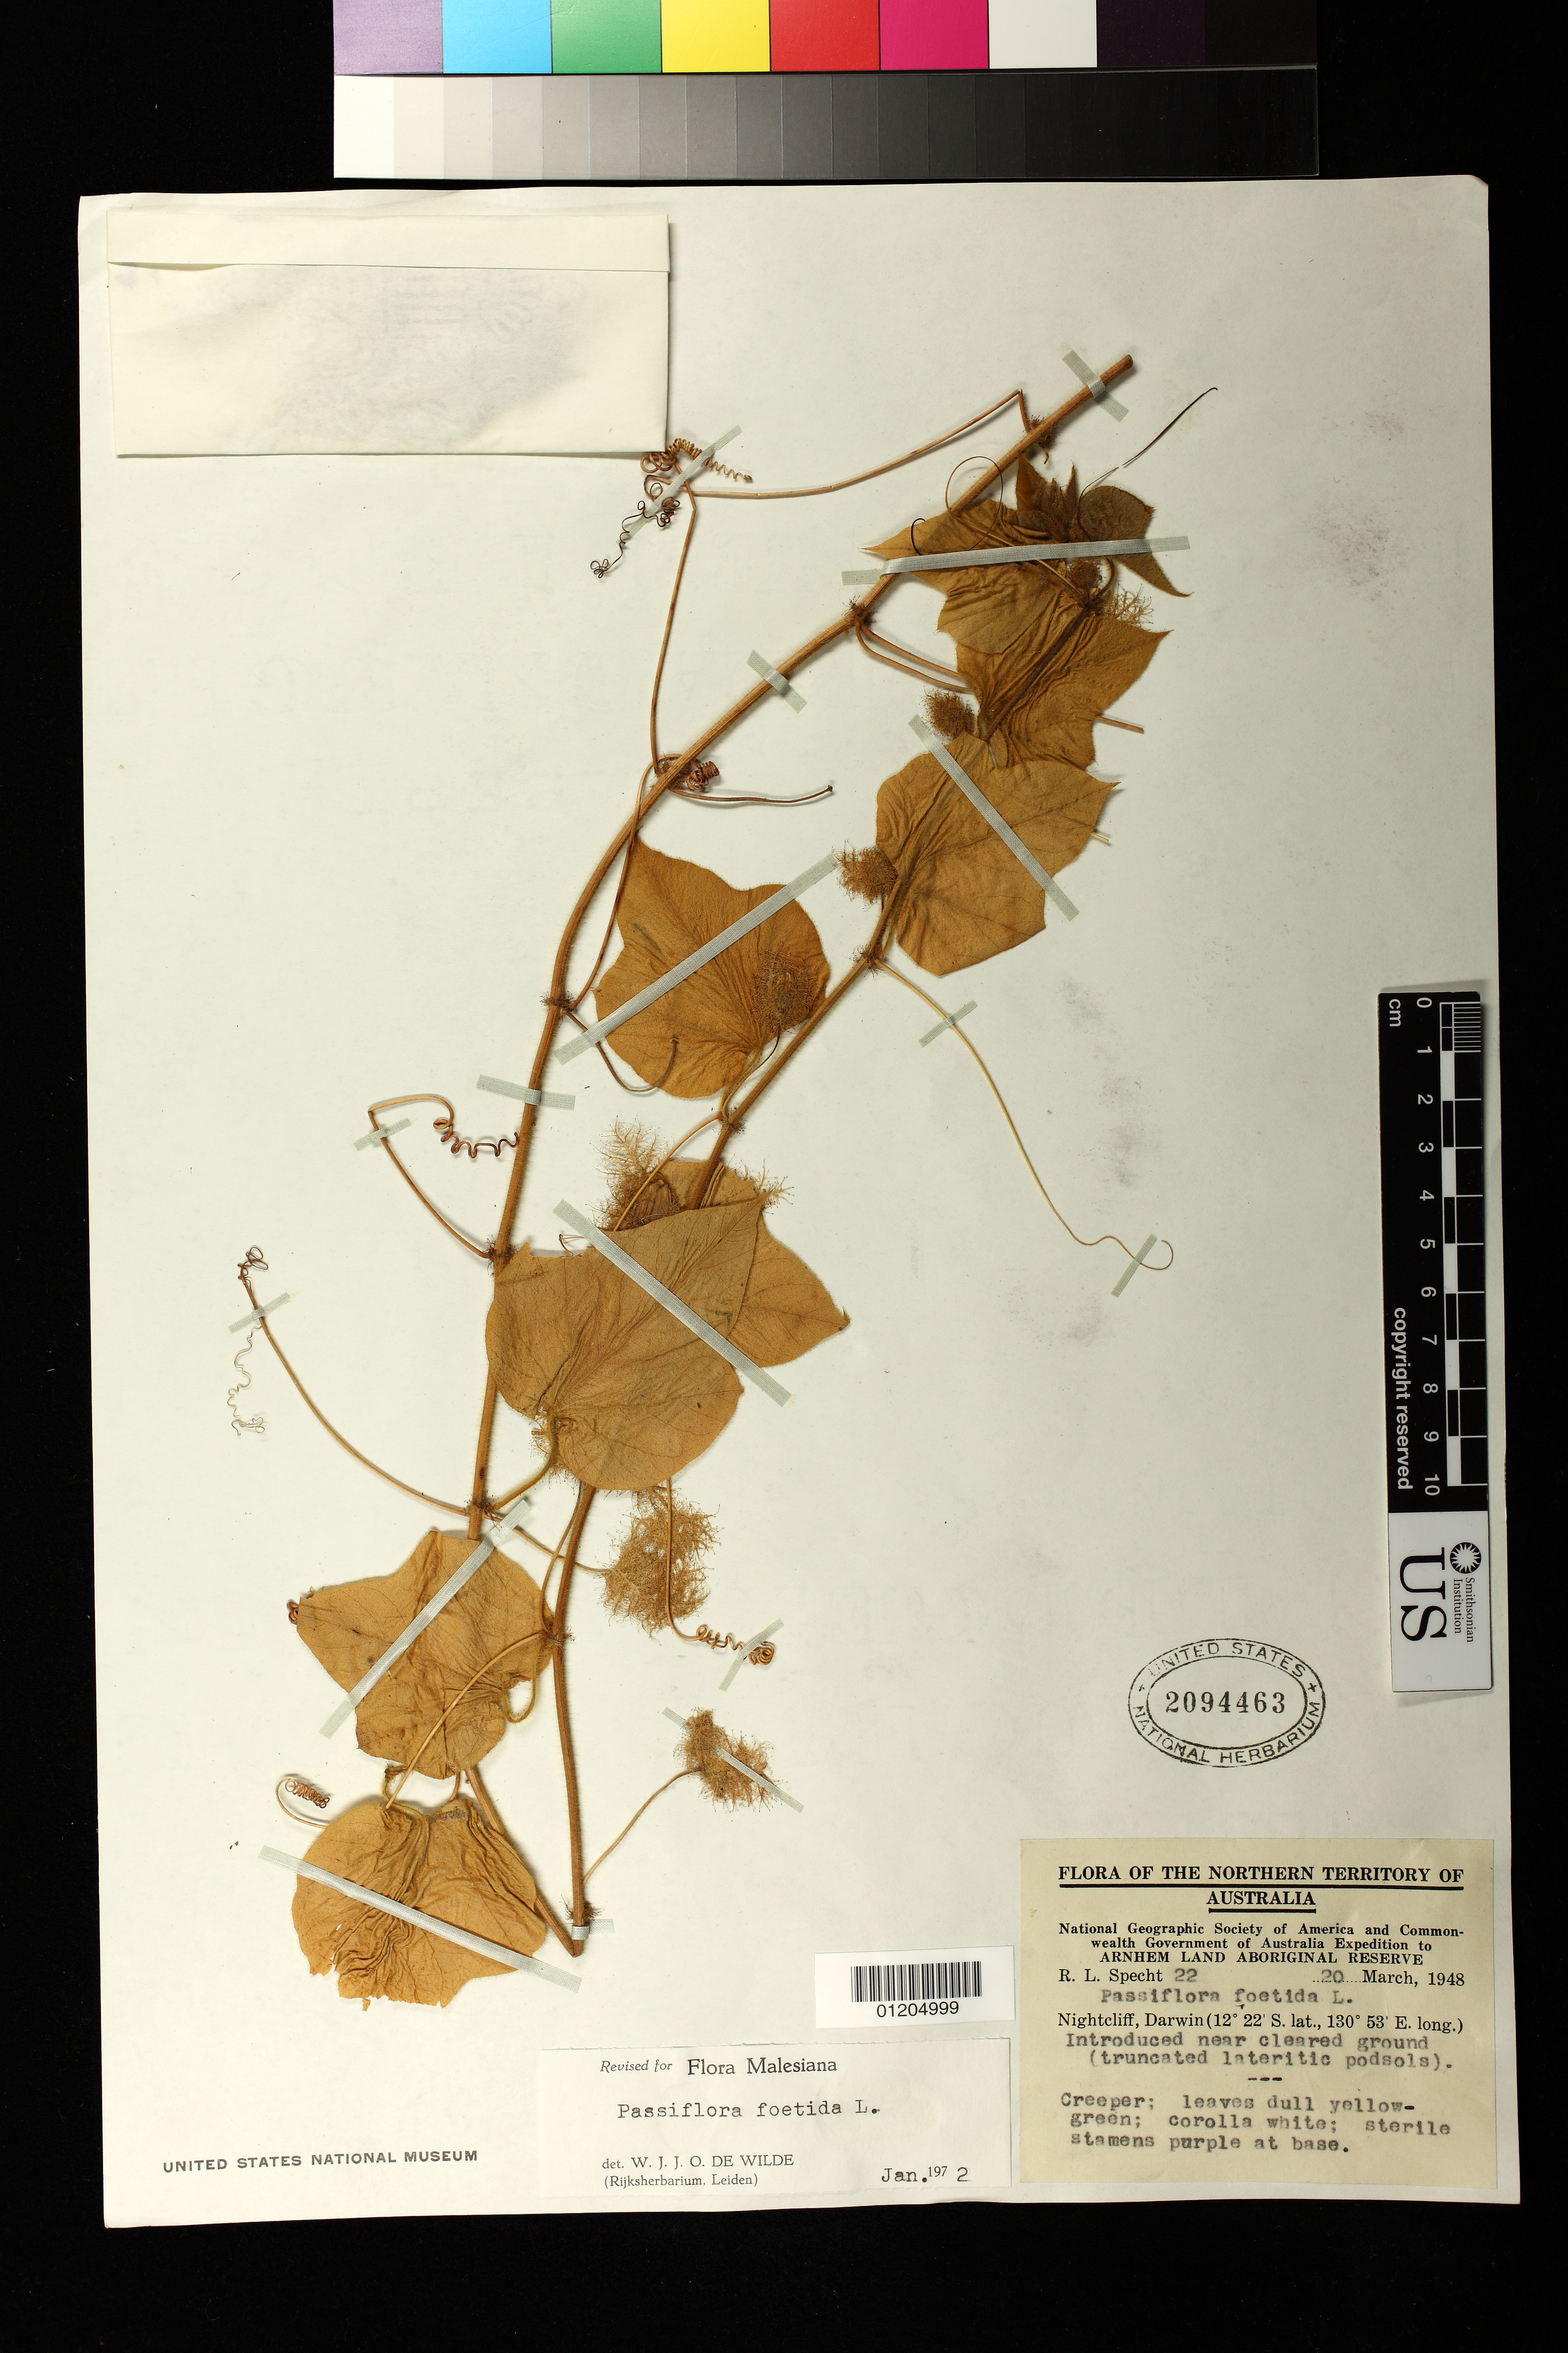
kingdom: Plantae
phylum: Tracheophyta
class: Magnoliopsida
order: Malpighiales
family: Passifloraceae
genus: Passiflora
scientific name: Passiflora foetida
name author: L.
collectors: R. L. Specht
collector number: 22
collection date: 1948-03-20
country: Australia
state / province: Northern Territory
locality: Nightcliff, Darwin.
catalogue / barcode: US 2094463